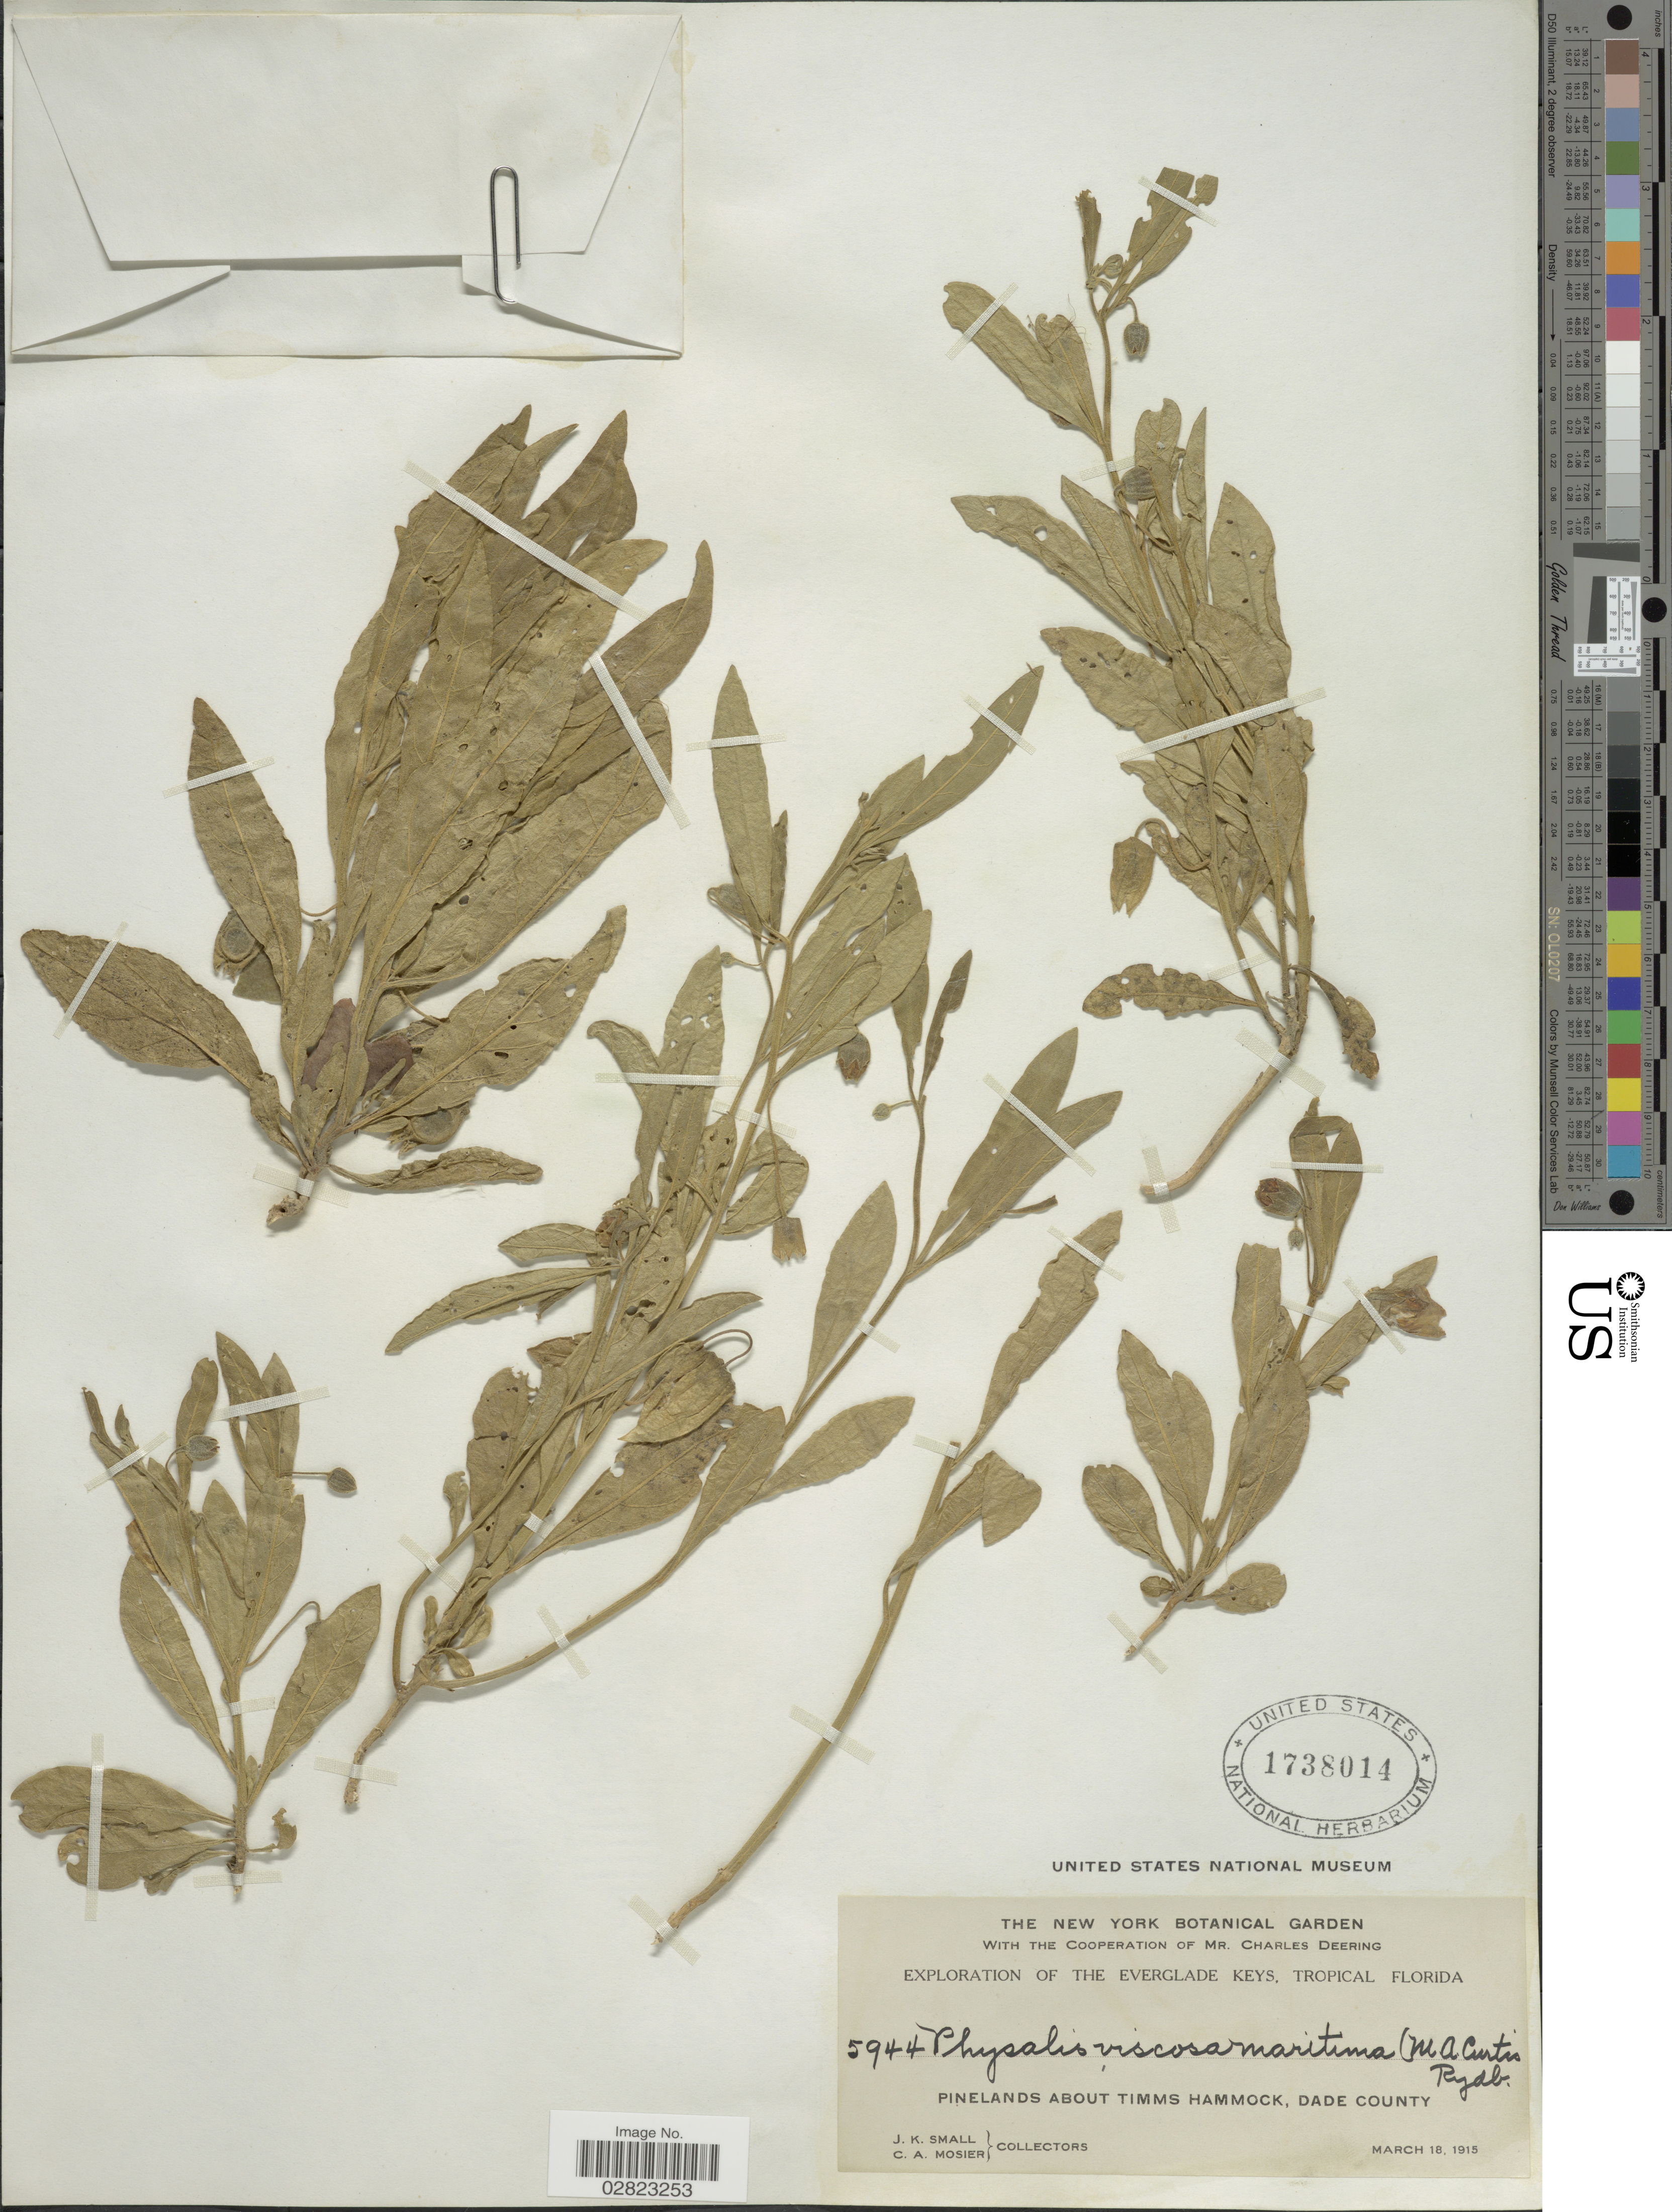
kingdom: Plantae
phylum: Tracheophyta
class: Magnoliopsida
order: Solanales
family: Solanaceae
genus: Physalis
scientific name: Physalis elliottii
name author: Kunze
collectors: J. K. Small & C. A. Mosier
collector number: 5944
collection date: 1915-03-18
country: United States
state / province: Florida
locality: Everglade Keys, Tropical Florida. Pinelands about Timms Hammock, Dade County.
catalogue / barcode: US 1738014